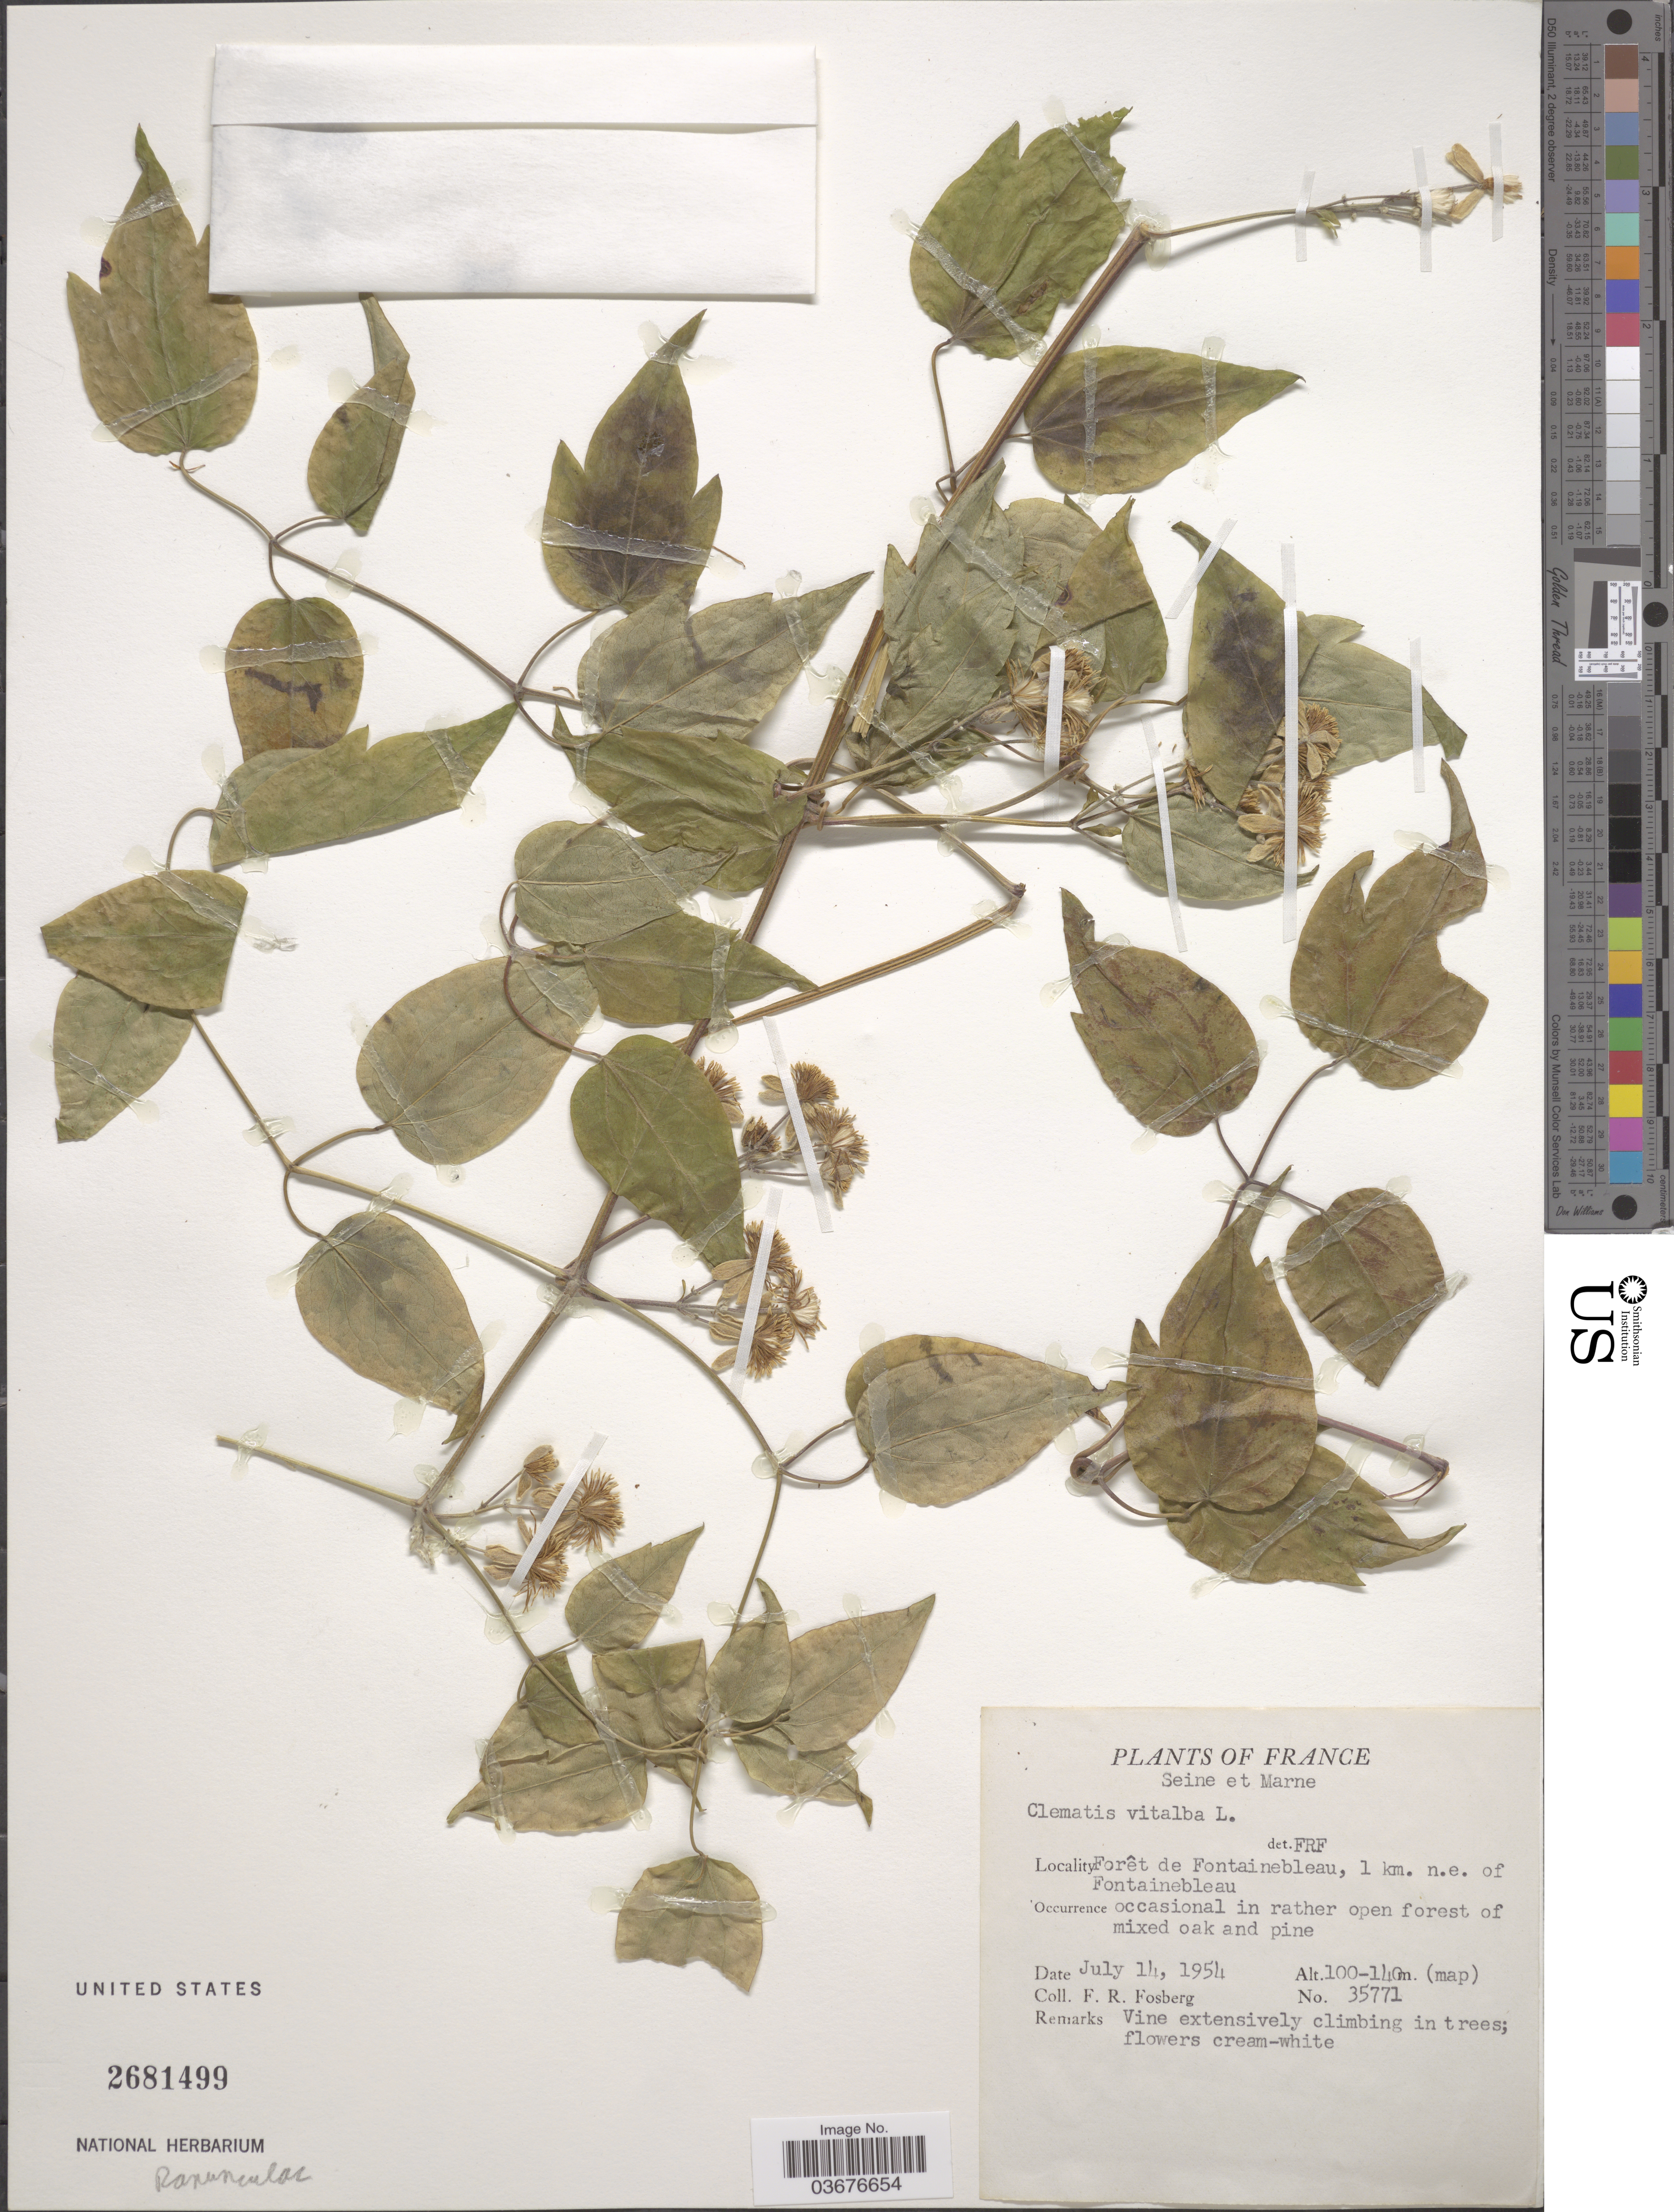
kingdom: Plantae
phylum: Tracheophyta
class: Magnoliopsida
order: Ranunculales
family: Ranunculaceae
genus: Clematis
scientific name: Clematis vitalba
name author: L.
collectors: F. R. Fosberg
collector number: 35771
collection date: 1954-07-14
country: France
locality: Seine et Marne. Forêt de Fontainebleau, 1 km. n.e. of Fontainebleau.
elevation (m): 100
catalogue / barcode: US 2681499